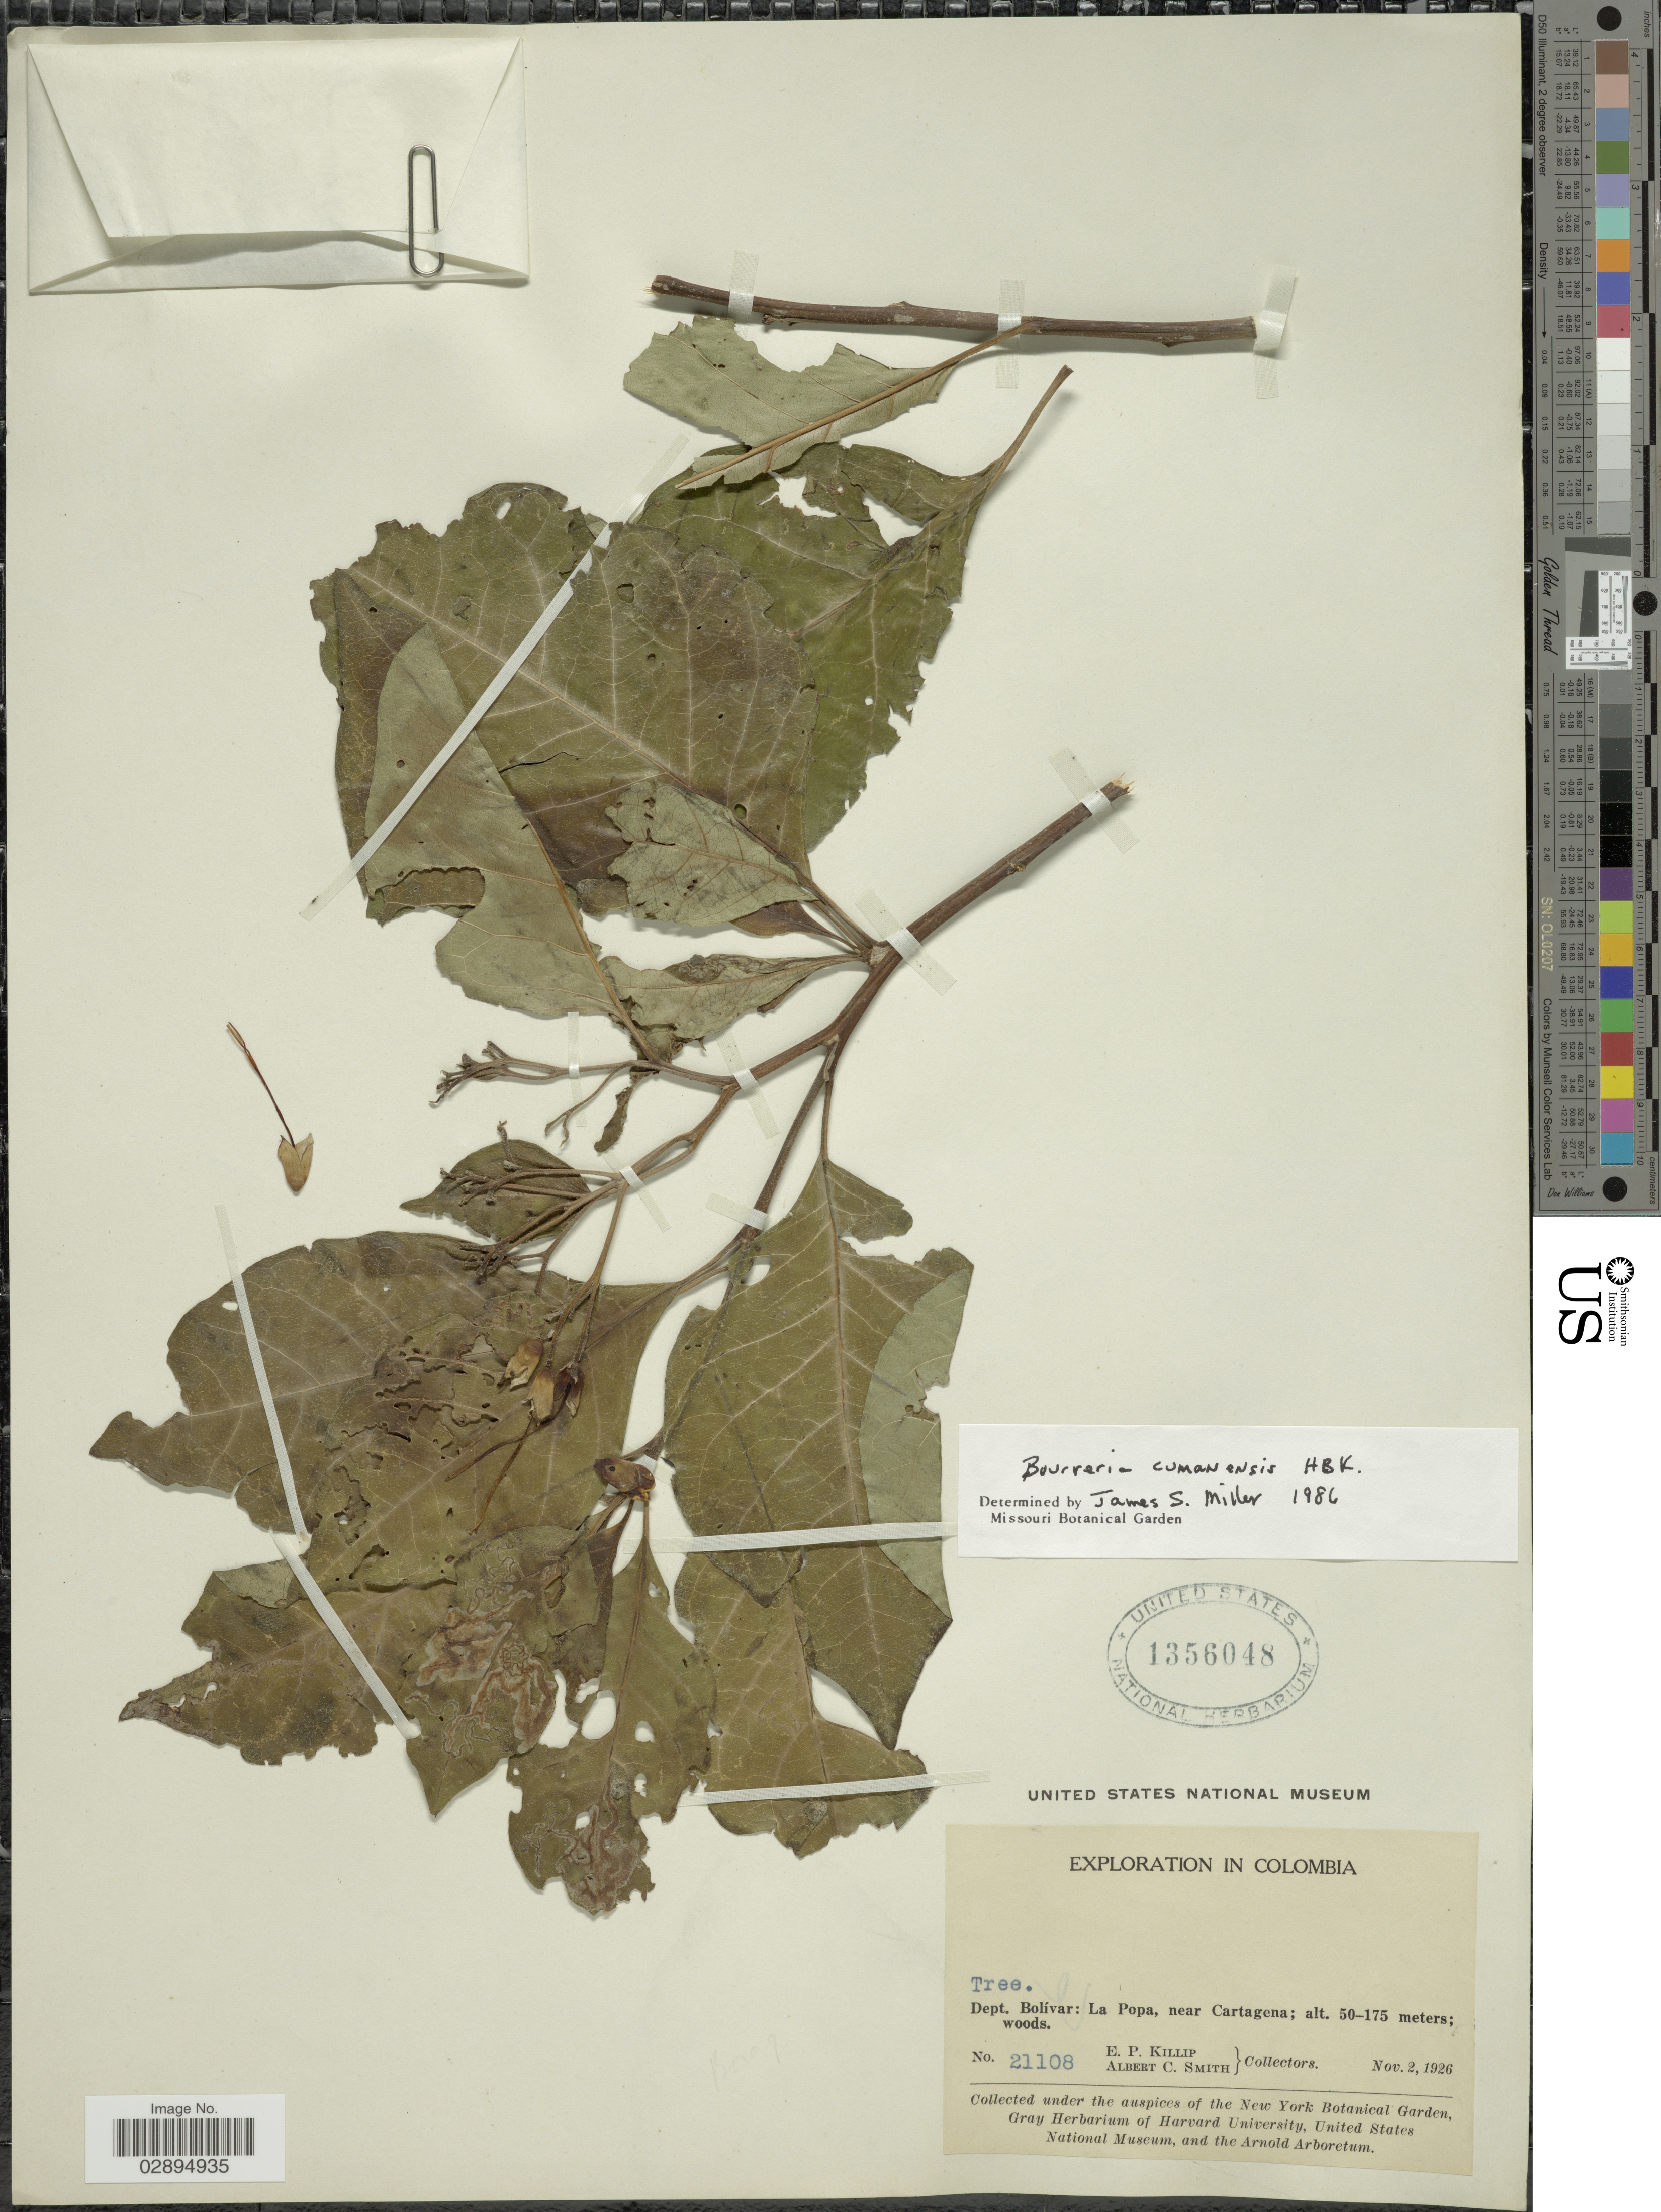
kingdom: Plantae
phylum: Tracheophyta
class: Magnoliopsida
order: Boraginales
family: Ehretiaceae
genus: Bourreria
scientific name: Bourreria exsucca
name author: (L.) Jacq.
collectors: E. P. Killip & A. C. Smith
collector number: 21108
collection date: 1926-11-02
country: Colombia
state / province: Bolívar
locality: Dept. Bolívar: La Popa, near Cartagena.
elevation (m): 50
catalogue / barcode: US 1356048